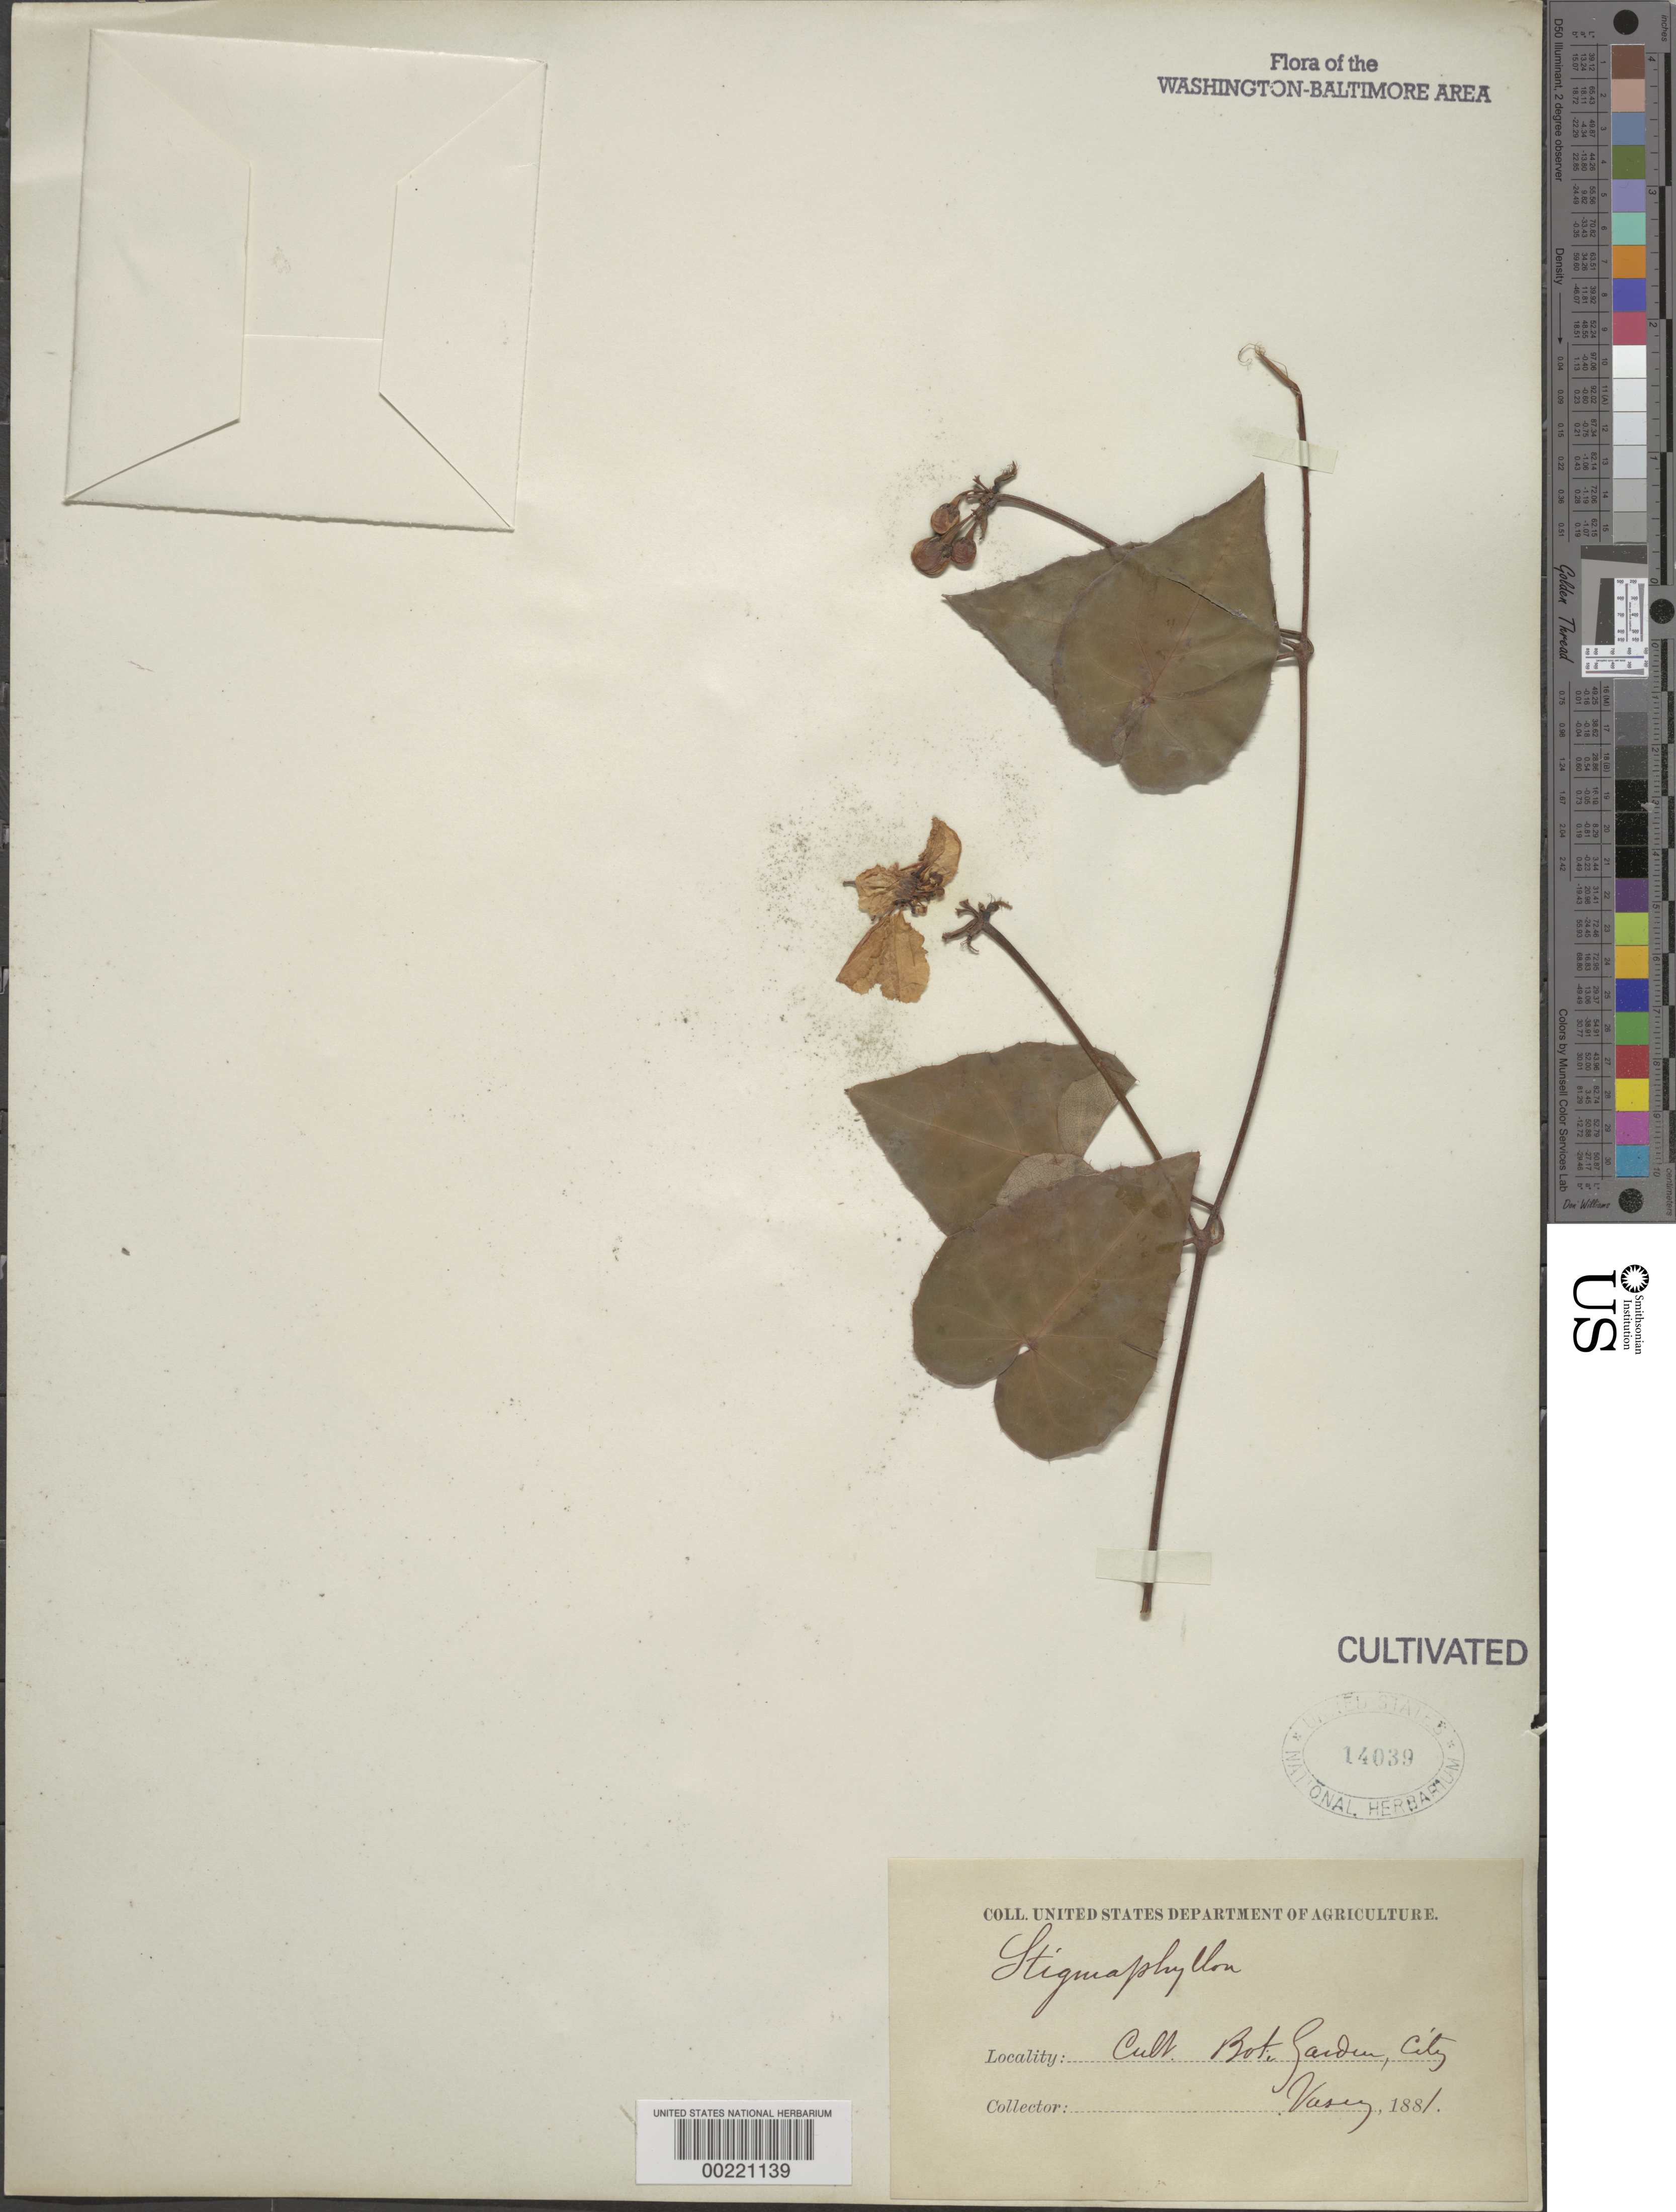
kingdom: Plantae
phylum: Tracheophyta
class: Magnoliopsida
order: Malpighiales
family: Malpighiaceae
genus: Stigmaphyllon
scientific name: Stigmaphyllon sp.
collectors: G. R. Vasey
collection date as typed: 1881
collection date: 1881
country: United States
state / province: District of Columbia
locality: Botanical Gardens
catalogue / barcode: US 14039